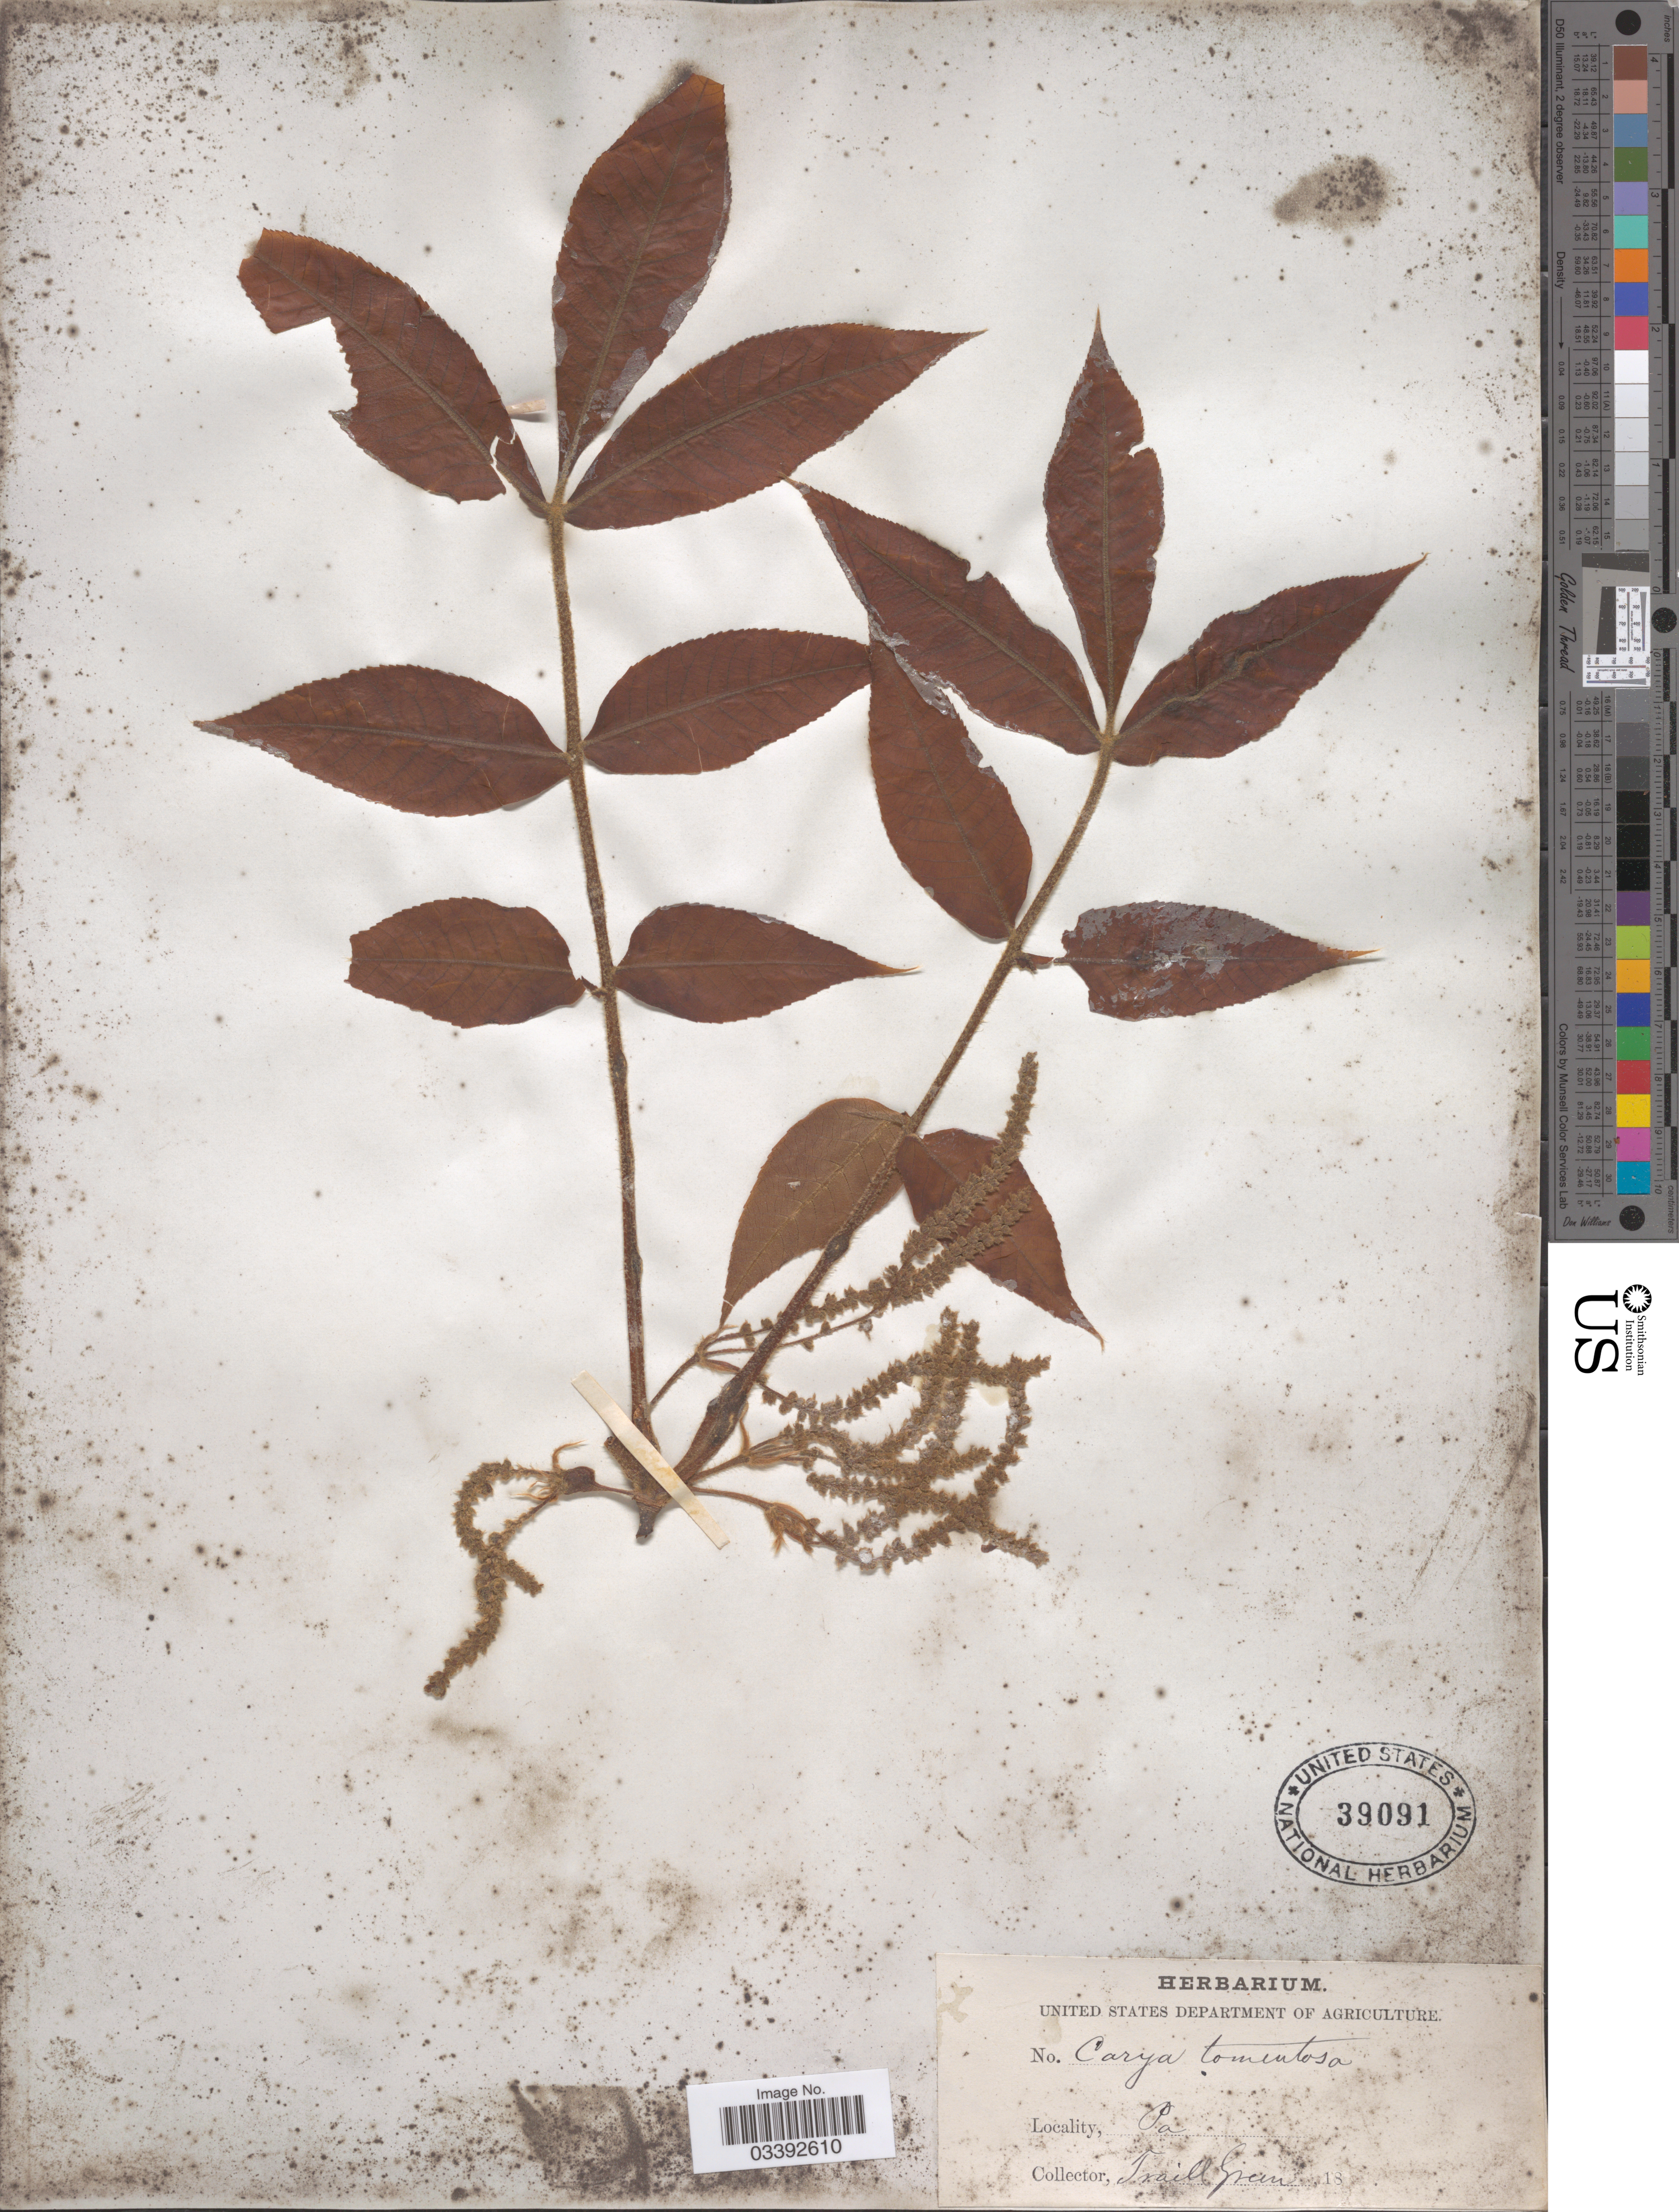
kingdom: Plantae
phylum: Tracheophyta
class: Magnoliopsida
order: Fagales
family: Juglandaceae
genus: Carya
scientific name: Carya tomentosa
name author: (Lam.) Nutt.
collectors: T. Green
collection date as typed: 18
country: United States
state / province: Pennsylvania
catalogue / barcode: US 39091